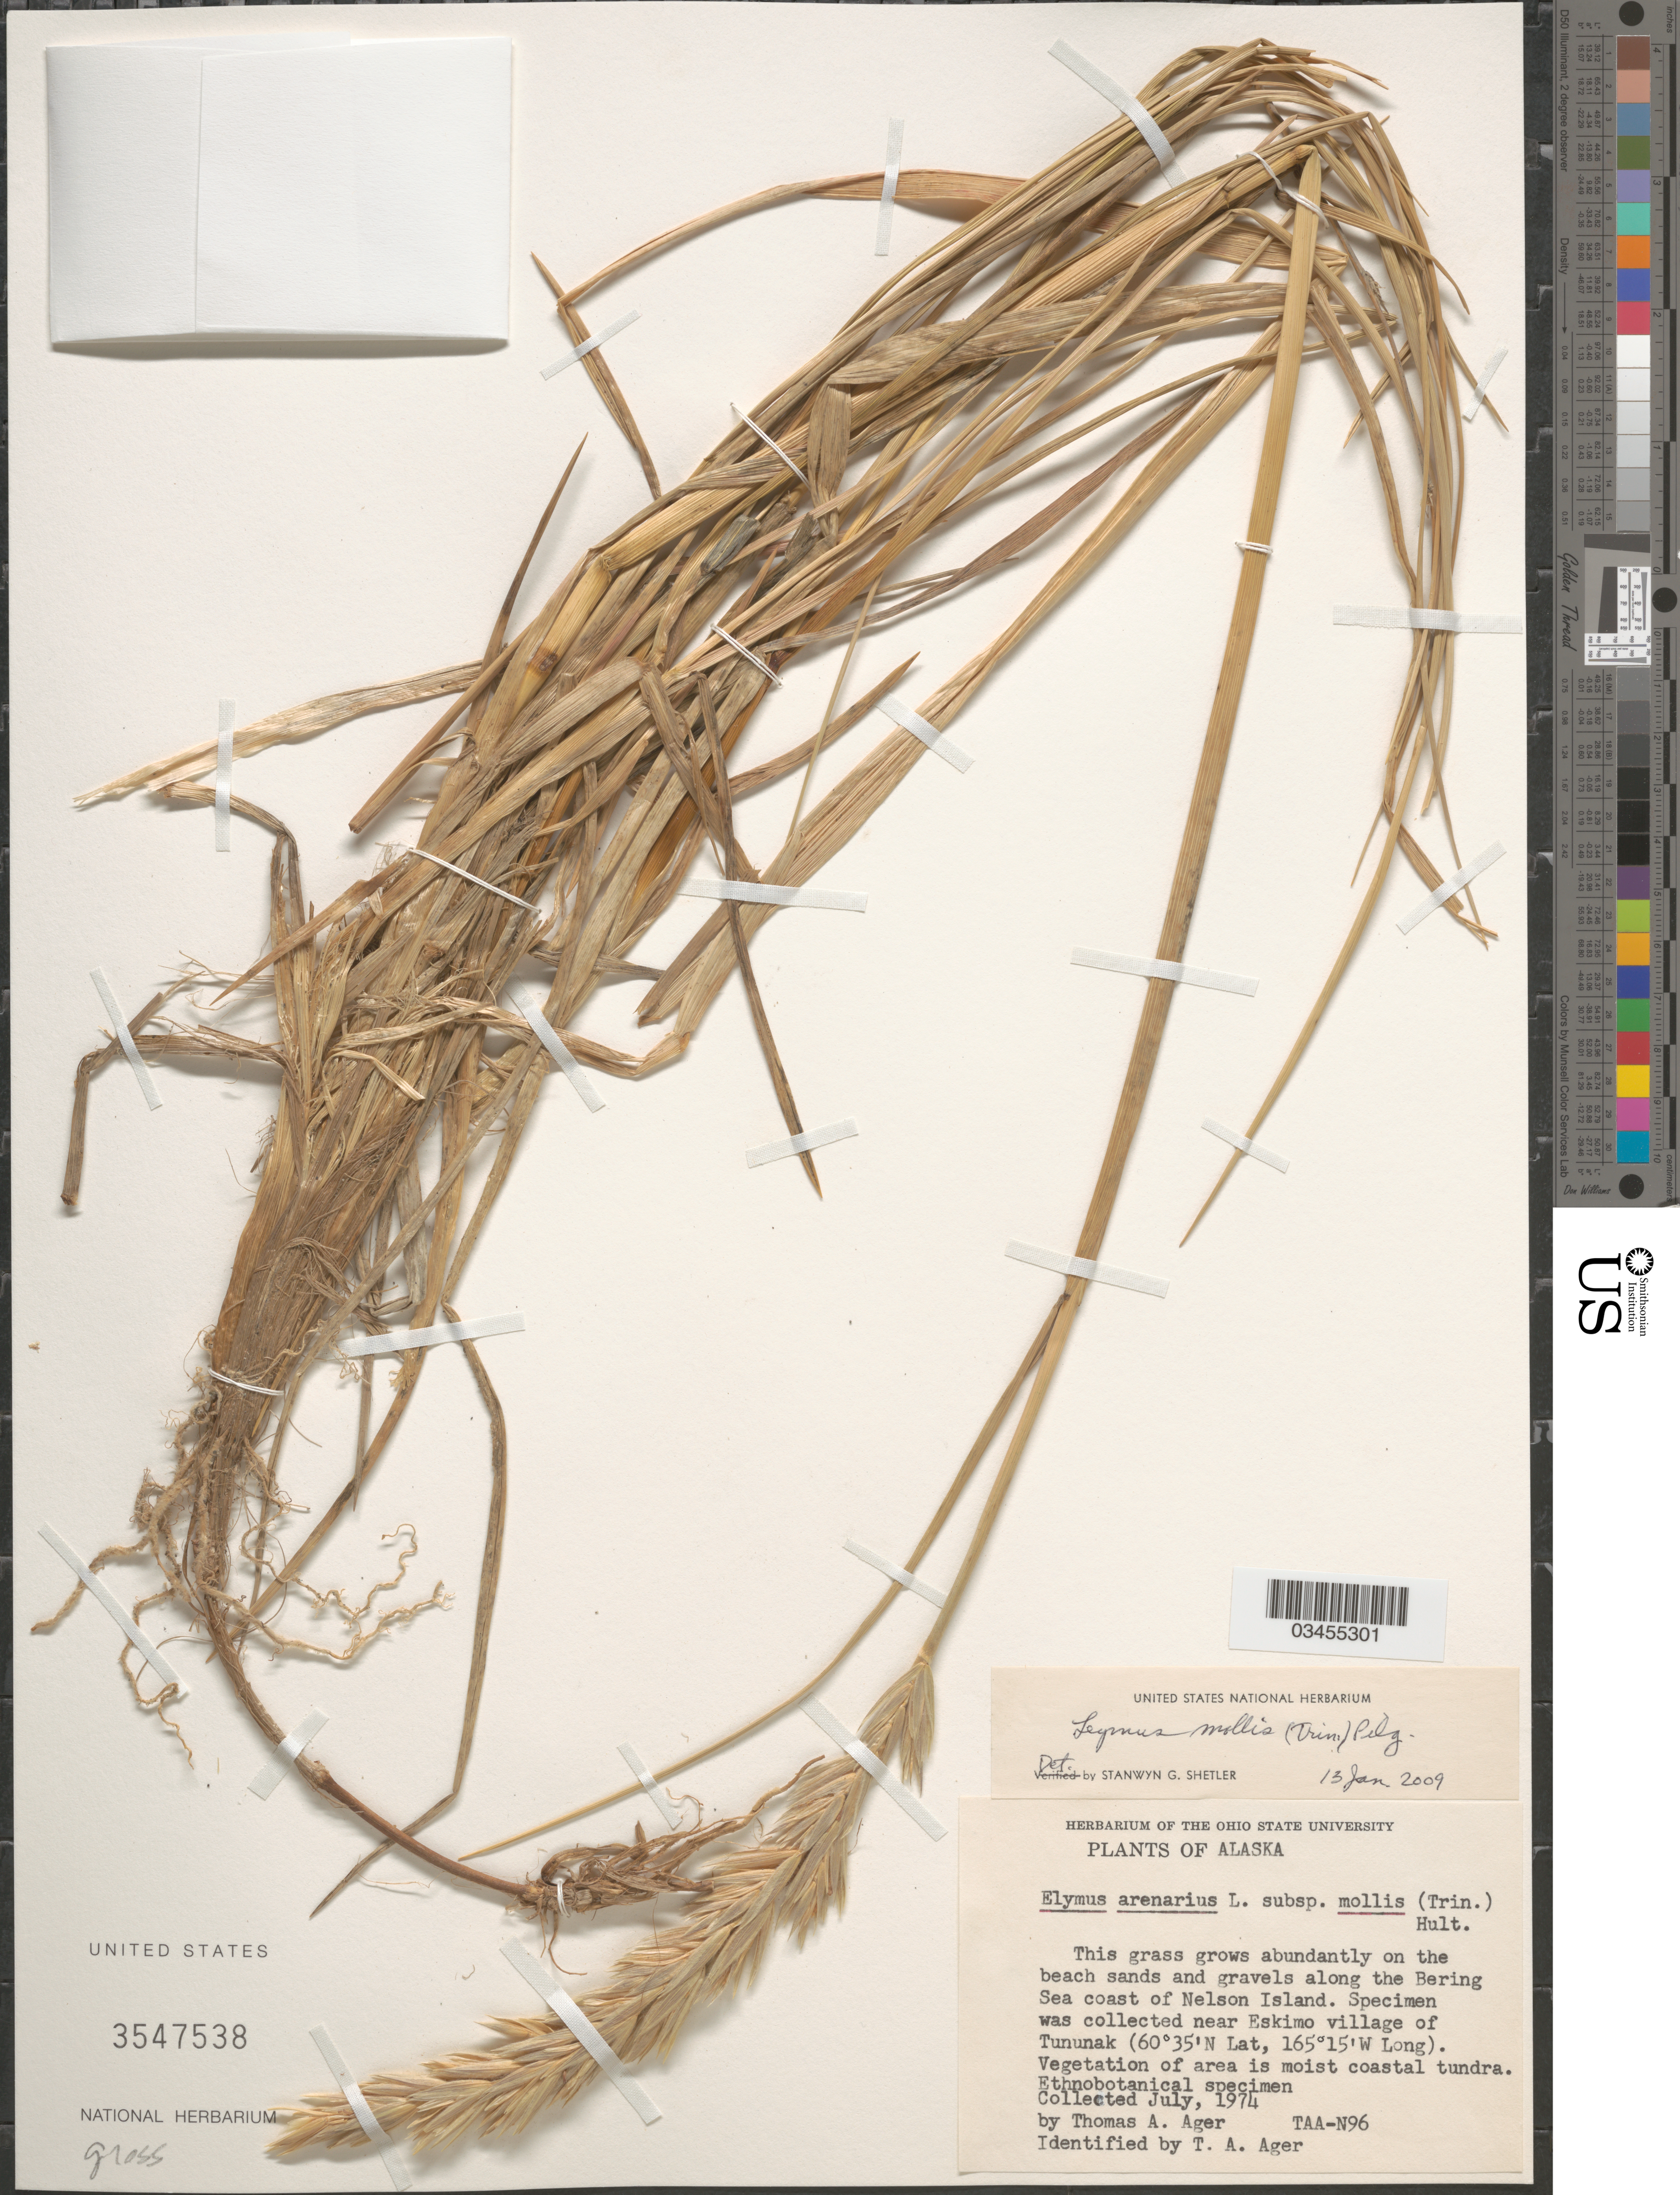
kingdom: Plantae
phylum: Tracheophyta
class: Liliopsida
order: Poales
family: Poaceae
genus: Leymus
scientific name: Leymus mollis subsp. mollis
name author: (Trin.) Pilg.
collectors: T. A. Ager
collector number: TAA-N96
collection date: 1974-07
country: United States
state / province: Alaska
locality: On the beach sands and gravels along the Bering Sea coast of Nelson Island. Near Eskimo village of Tununak.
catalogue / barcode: US 3547538